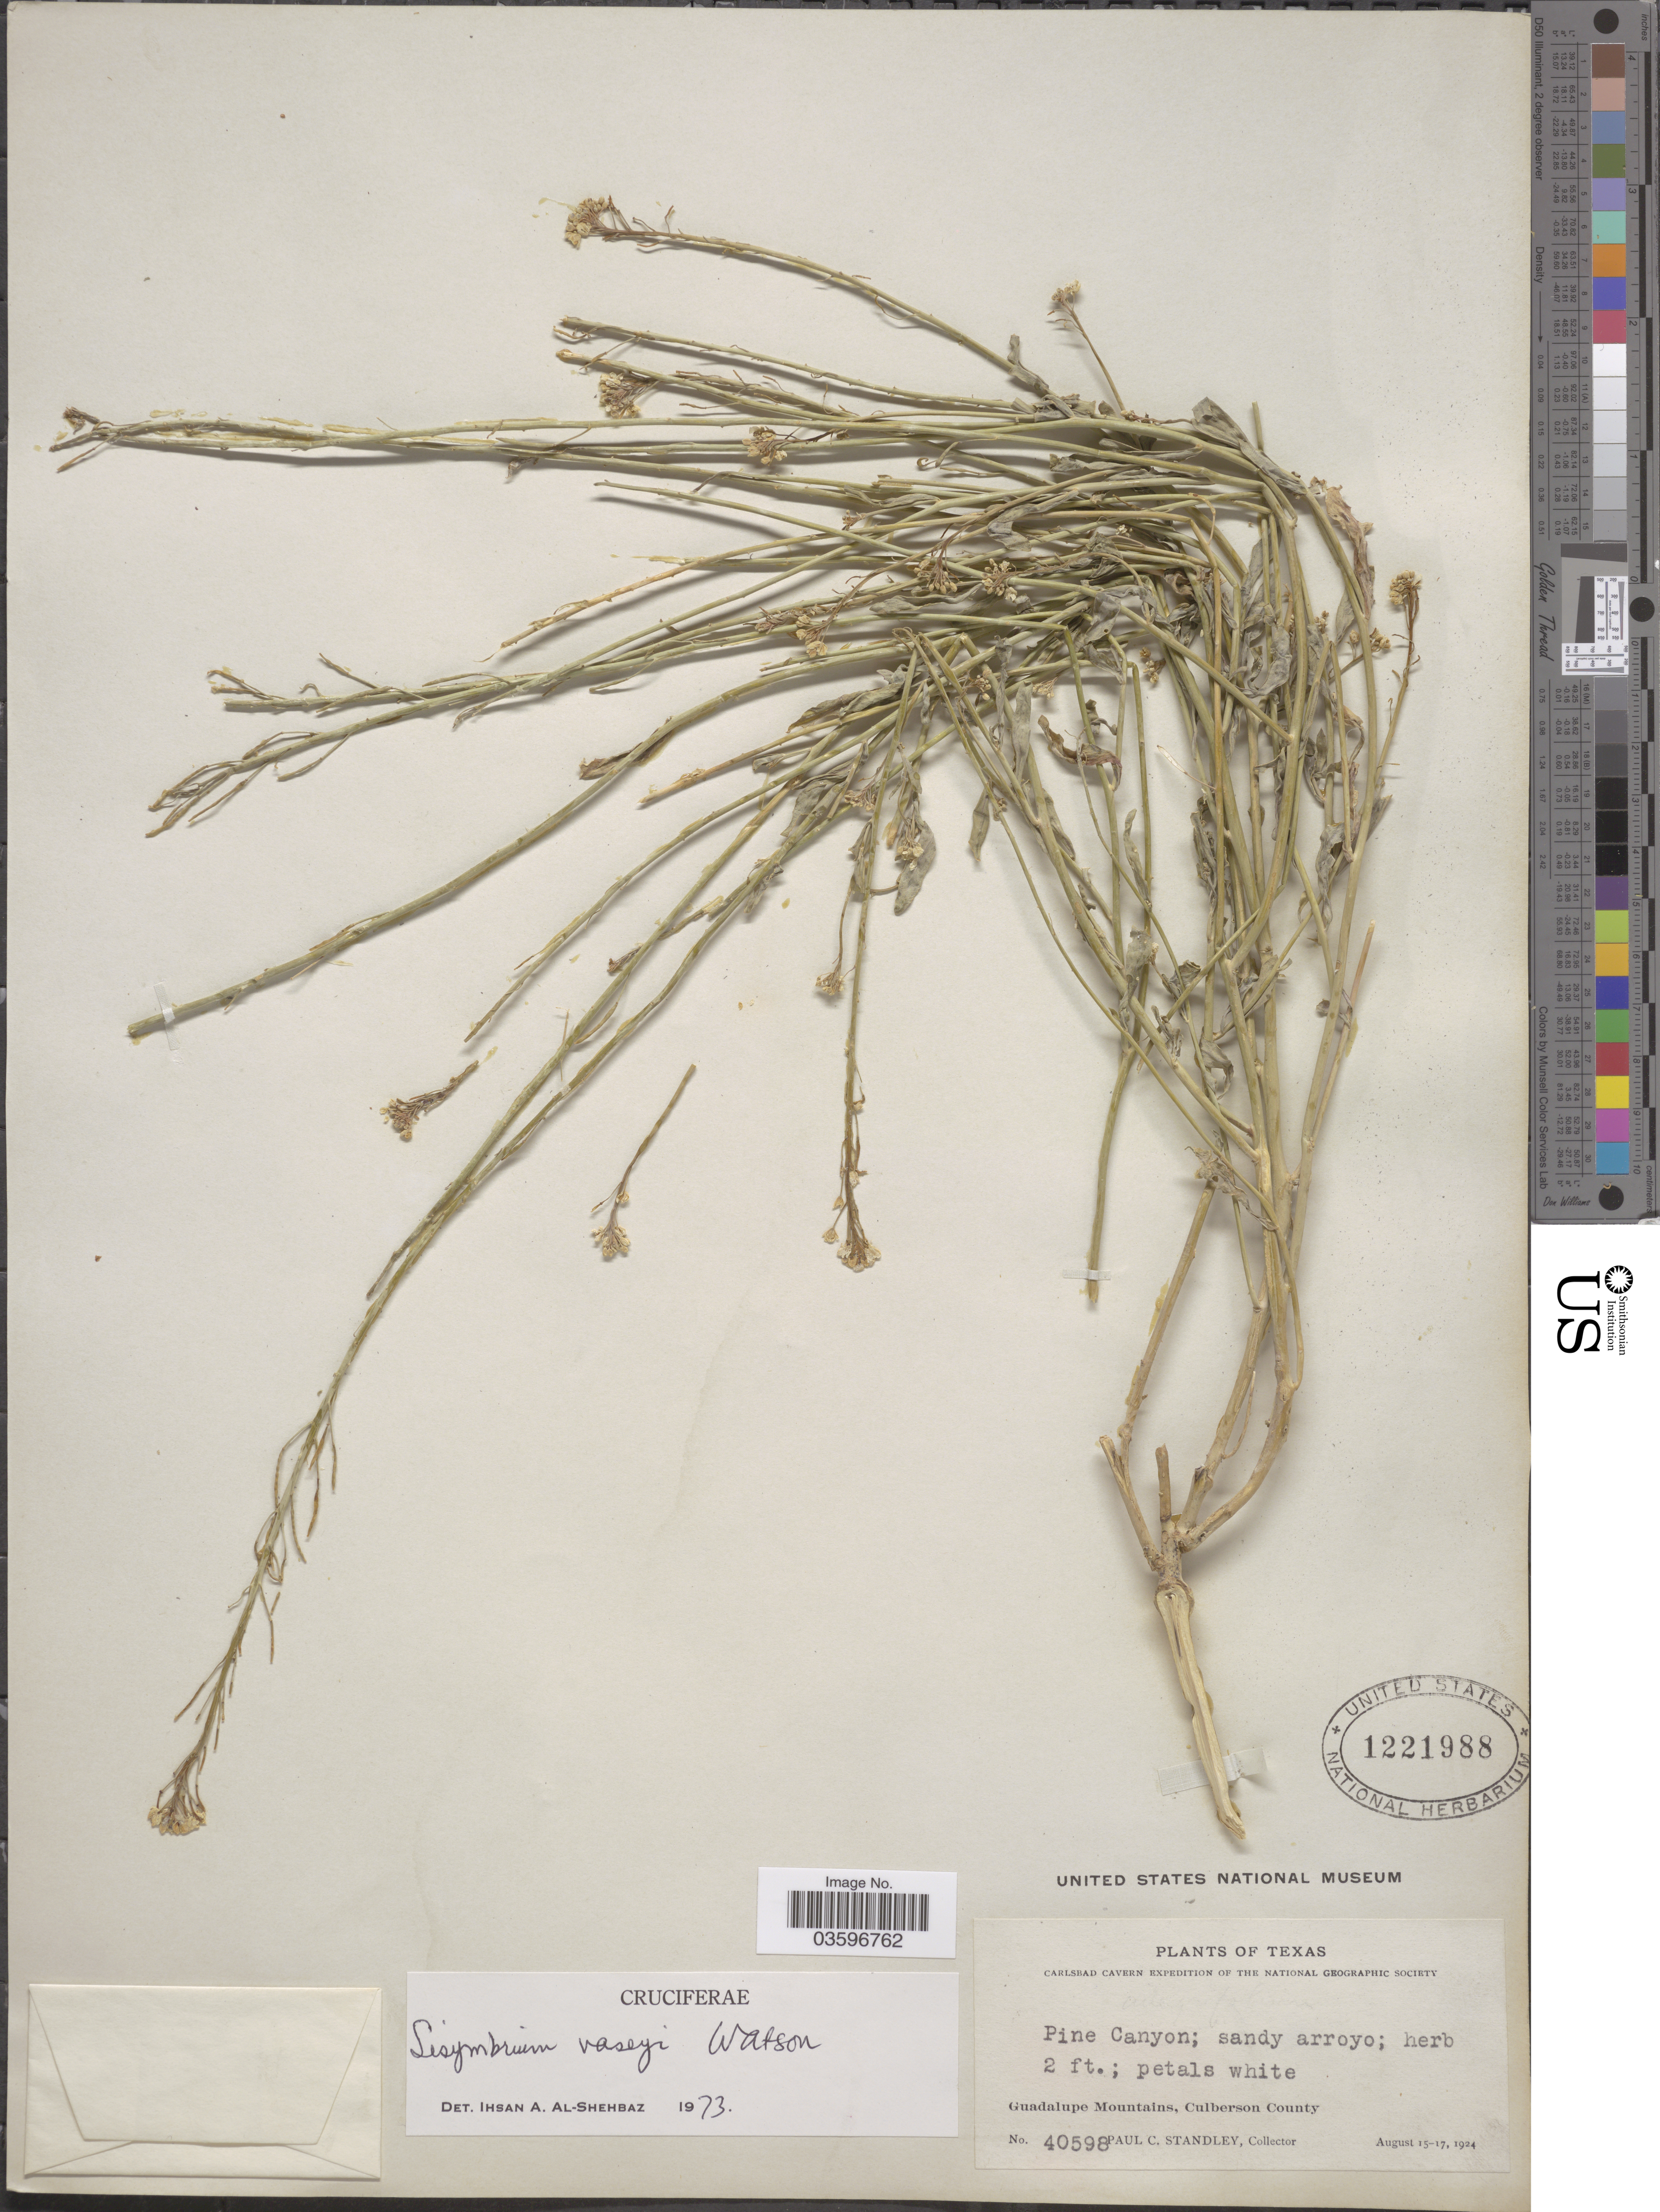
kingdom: Plantae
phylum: Tracheophyta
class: Magnoliopsida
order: Brassicales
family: Brassicaceae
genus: Thelypodiopsis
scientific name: Thelypodiopsis vaseyi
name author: (S. Watson ex B.L. Rob.) Rollins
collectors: P. C. Standley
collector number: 40598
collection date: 1924-08-15/1924-08-17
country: United States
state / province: Texas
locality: Pine Canyon, Guadalupe Mountains, Culberson County.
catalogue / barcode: US 1221988